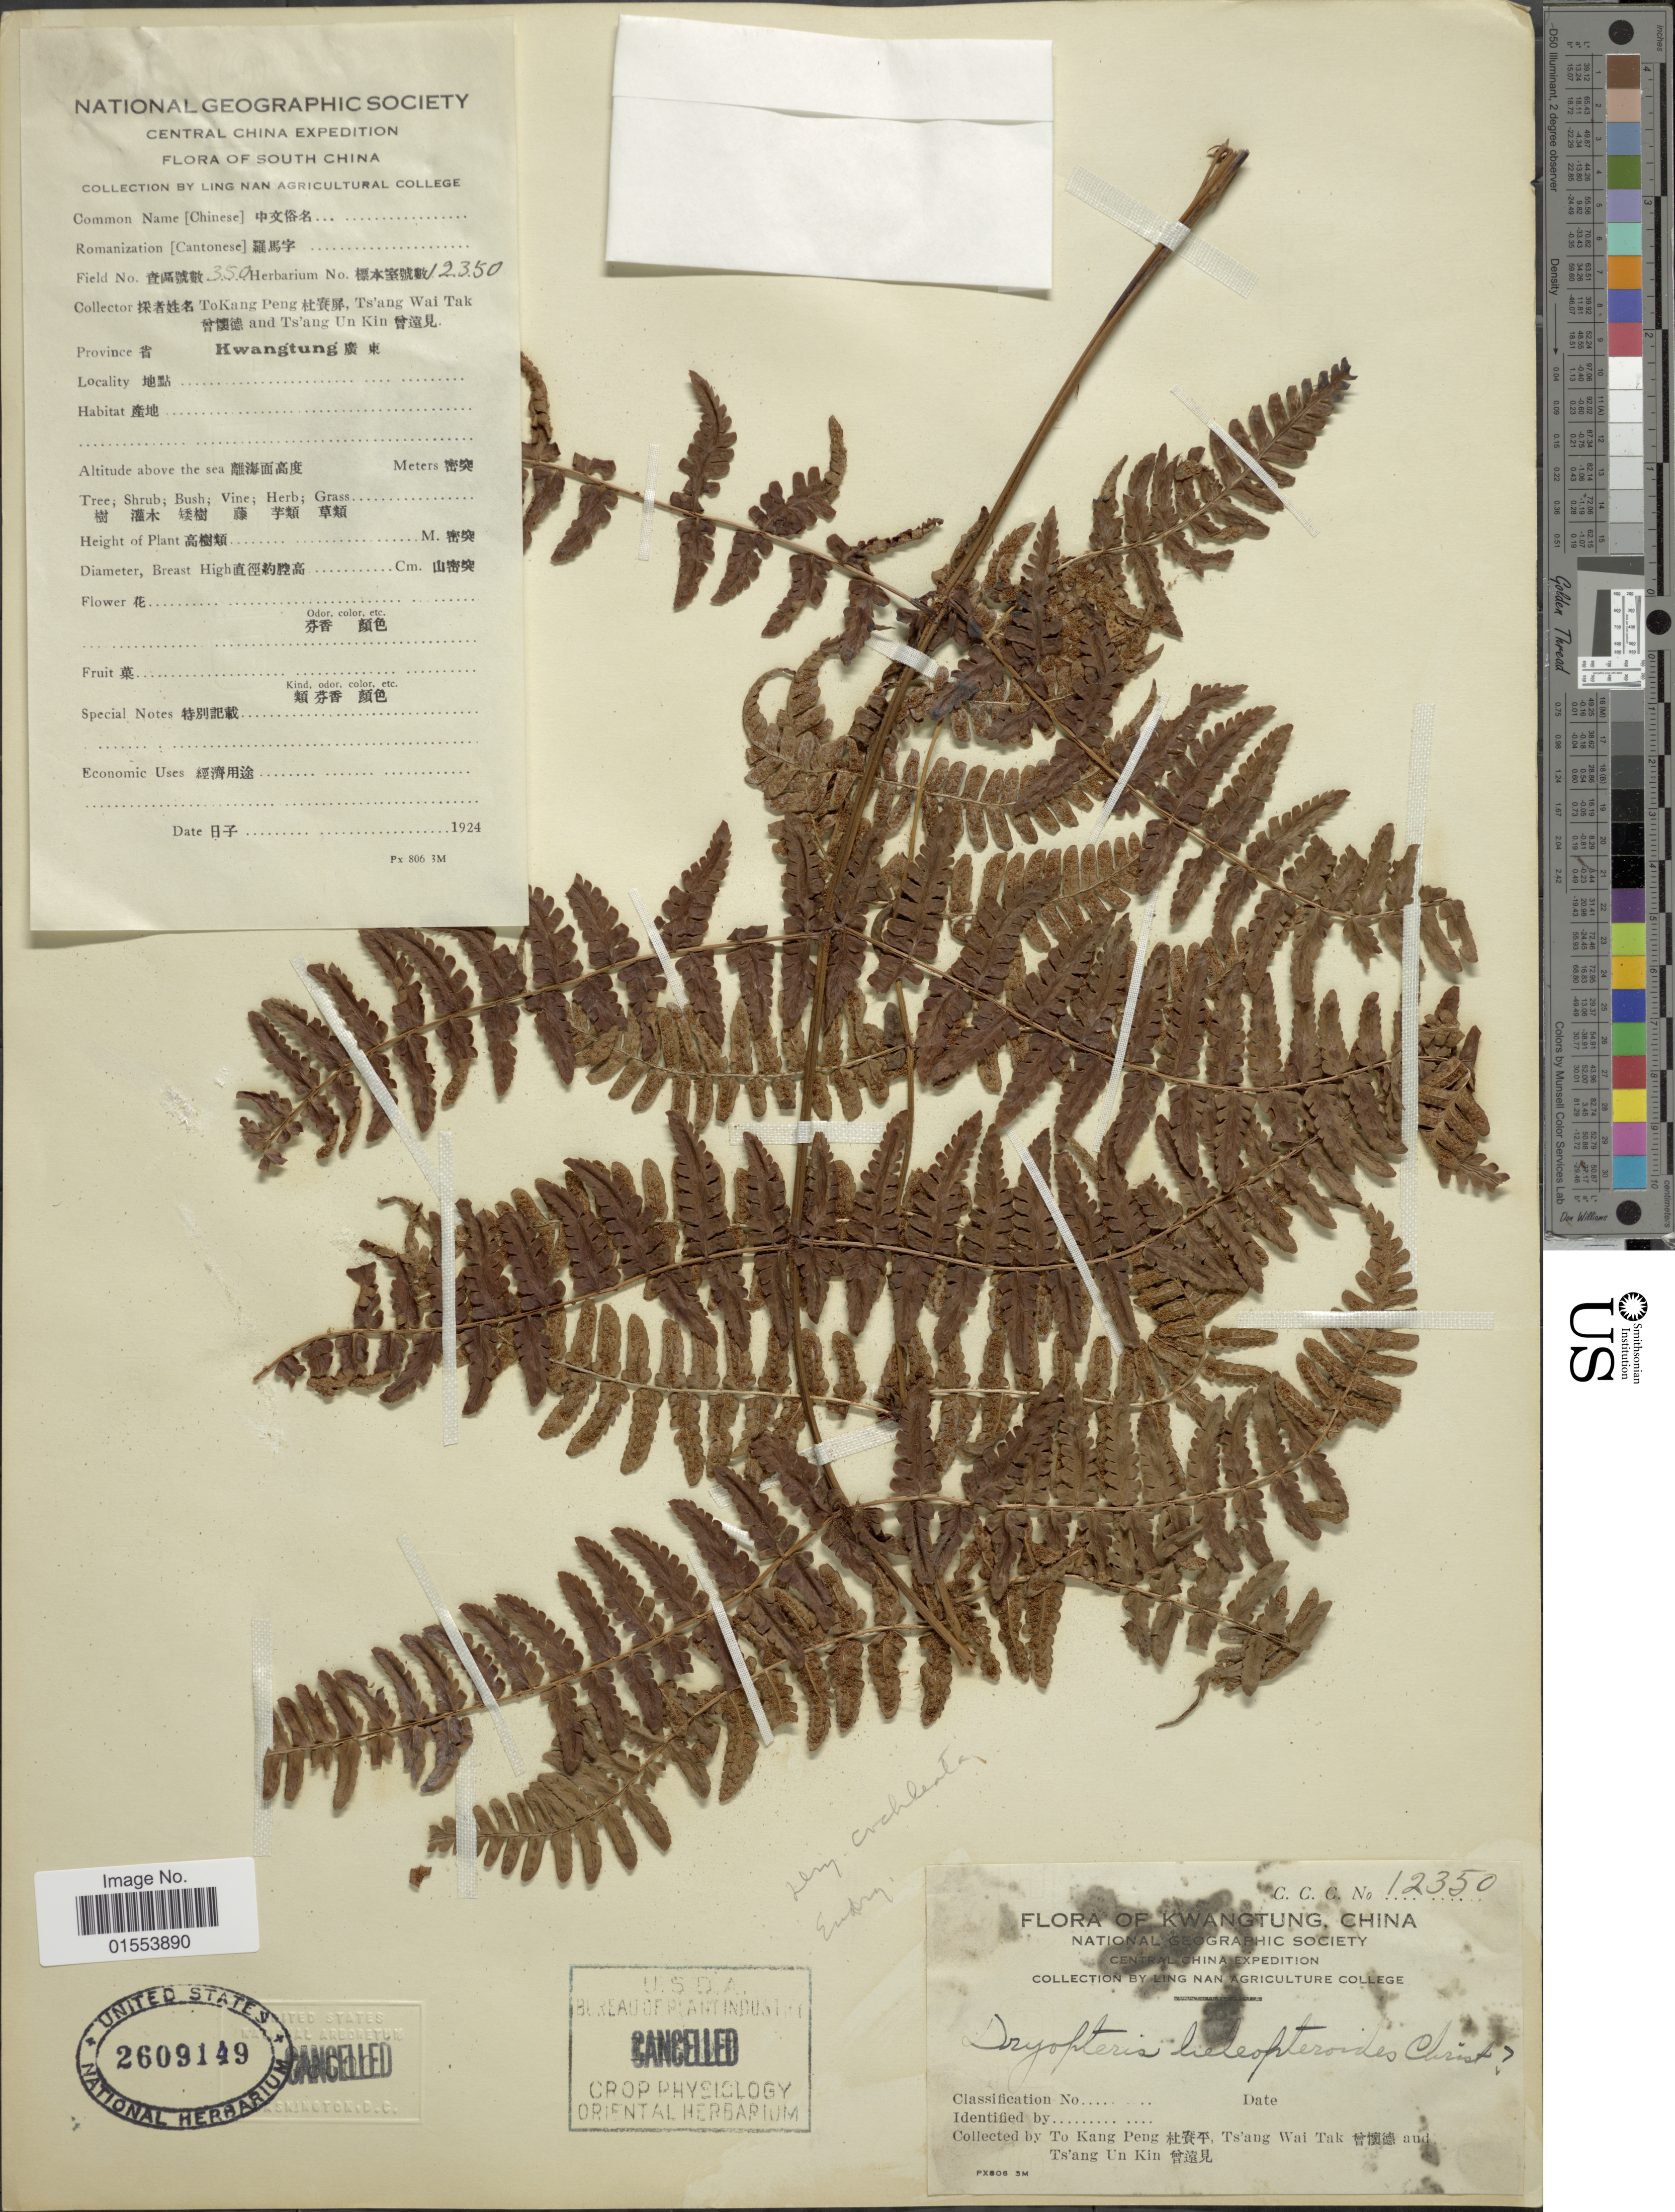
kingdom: Plantae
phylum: Tracheophyta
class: Polypodiopsida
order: Polypodiales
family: Dryopteridaceae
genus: Dryopteris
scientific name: Dryopteris cochleata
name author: (D. Don) C. Chr.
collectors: T. Ping, W. T. Tsang & U. K. Tsang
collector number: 12350/350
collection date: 1924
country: China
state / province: Guangdong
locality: South china. Province Kwangtung.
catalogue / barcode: US 2609149